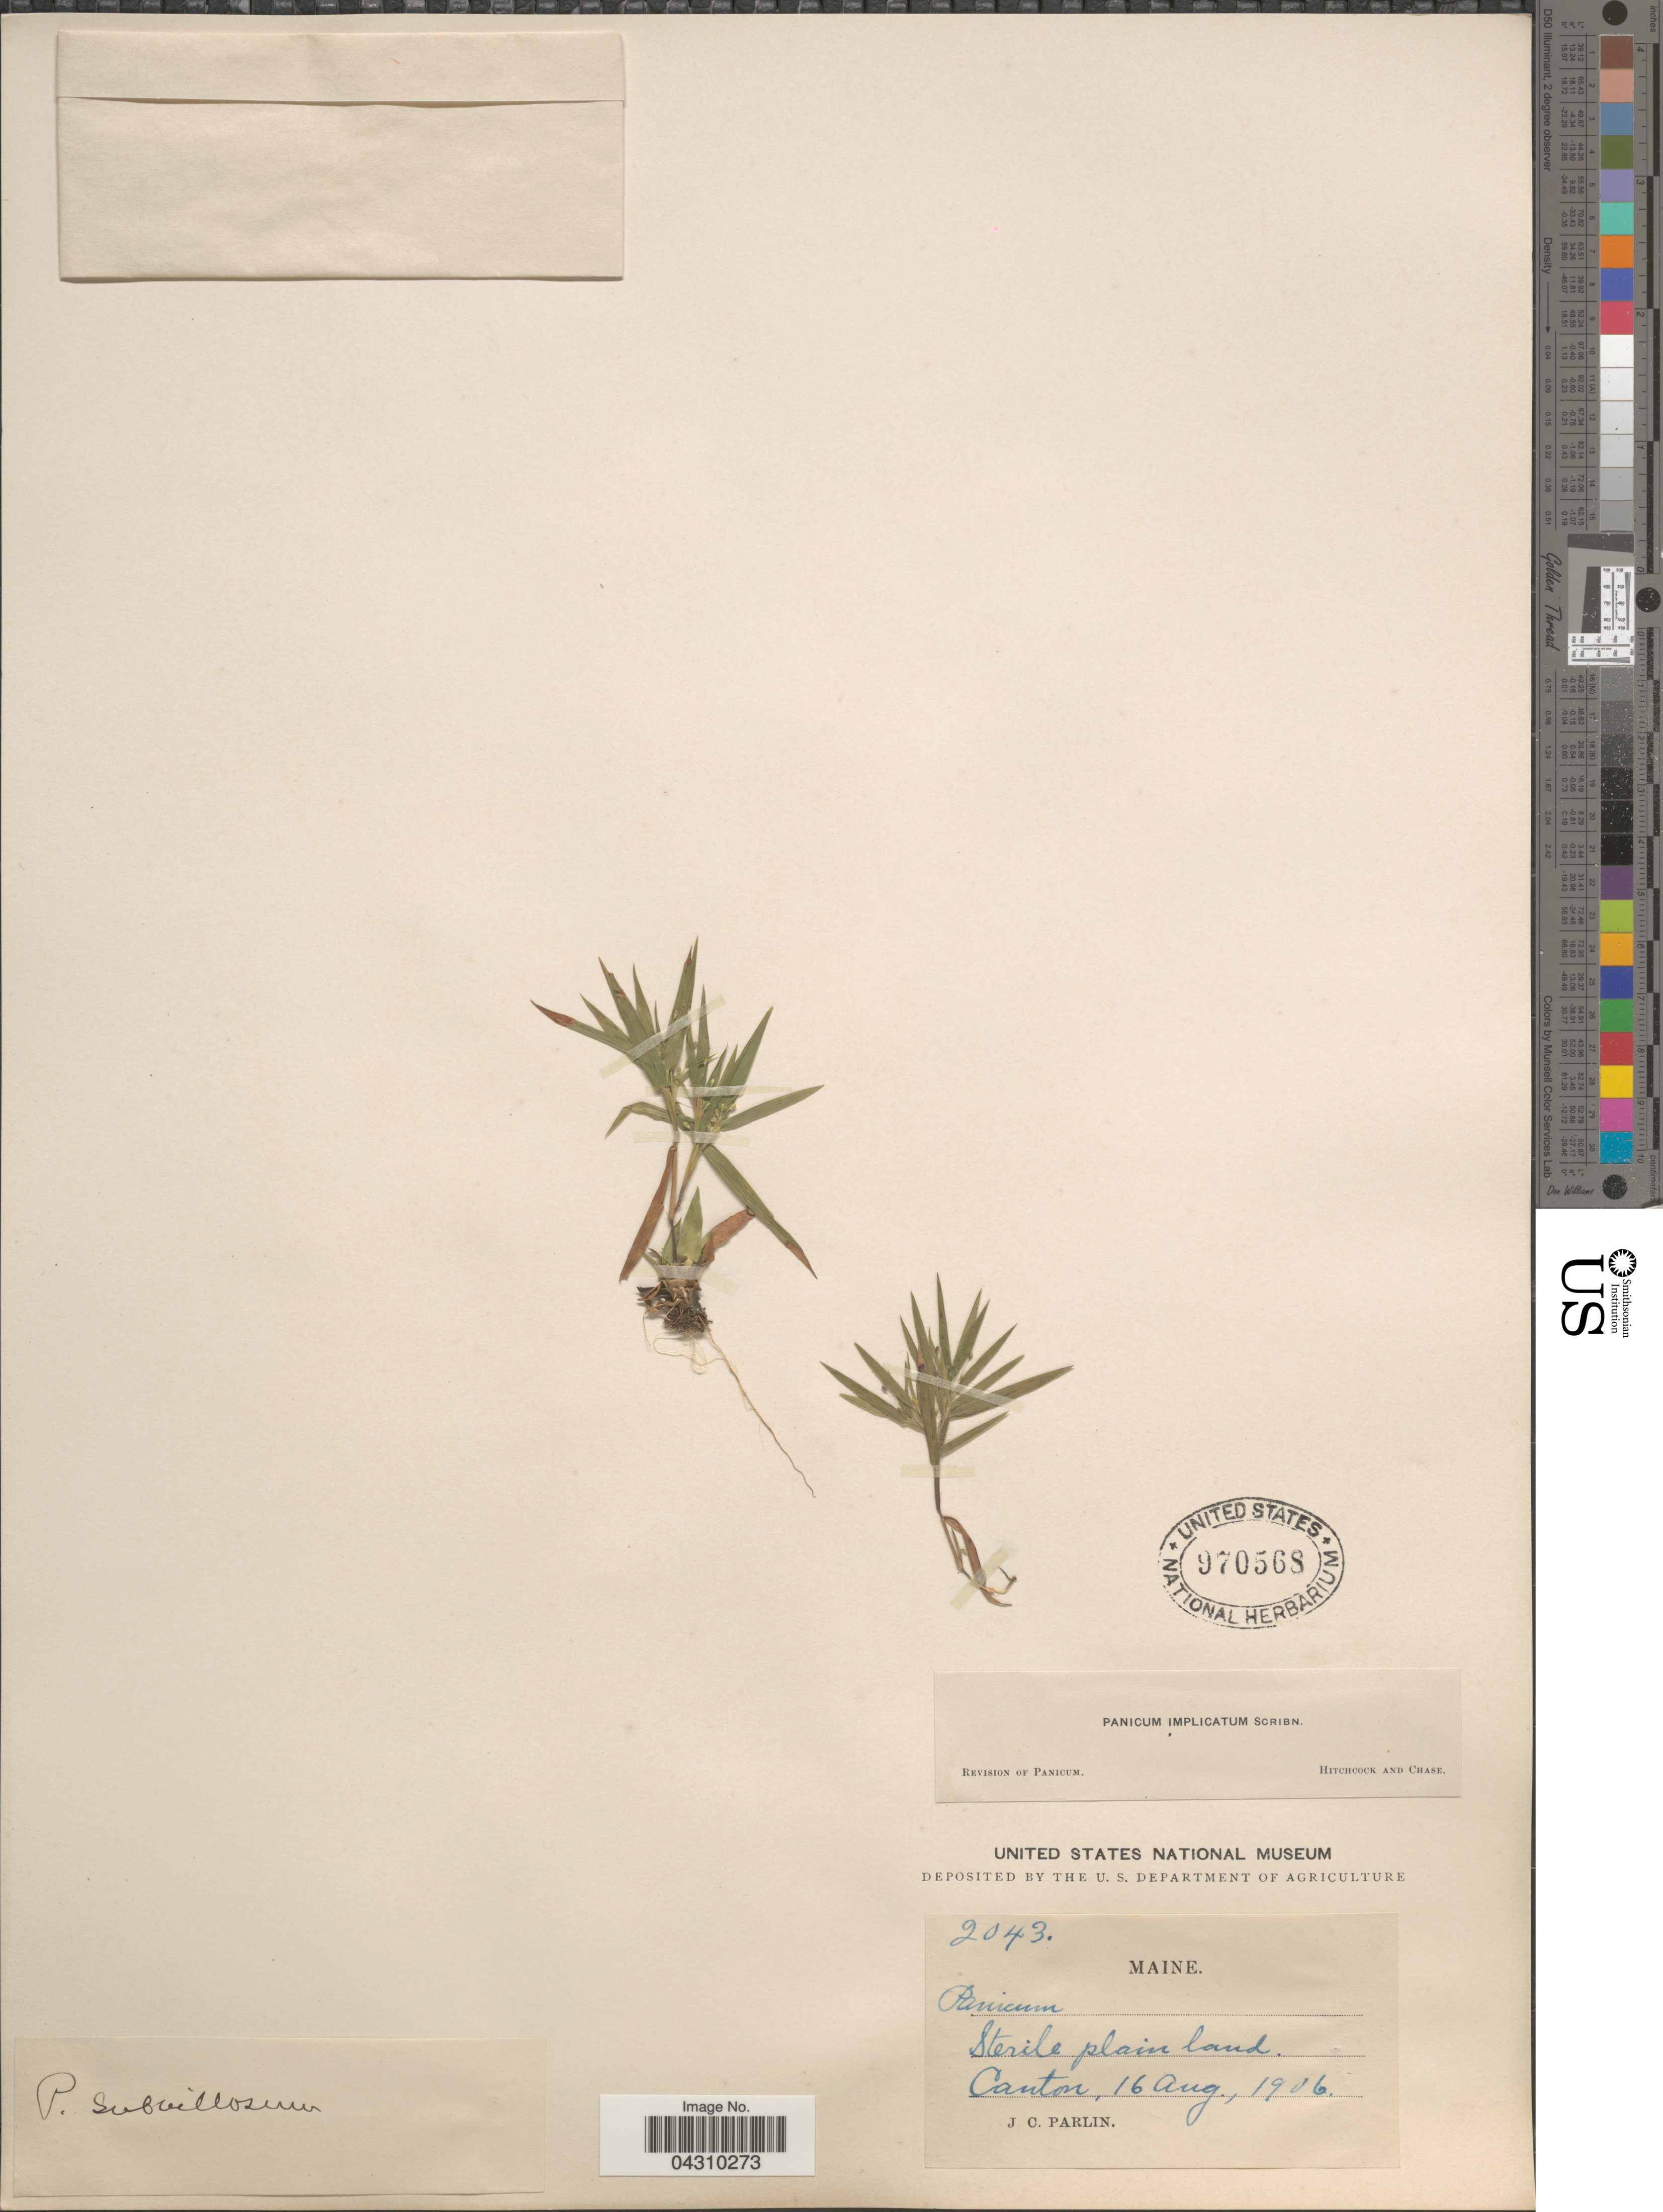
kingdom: Plantae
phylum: Tracheophyta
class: Liliopsida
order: Poales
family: Poaceae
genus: Dichanthelium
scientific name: Dichanthelium acuminatum var. acuminatum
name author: (Sw.) Gould & C.A. Clark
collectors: J. Parlin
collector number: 2043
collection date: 1906-08-16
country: United States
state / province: Maine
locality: Sterile plain land. Canton.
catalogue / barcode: US 970568